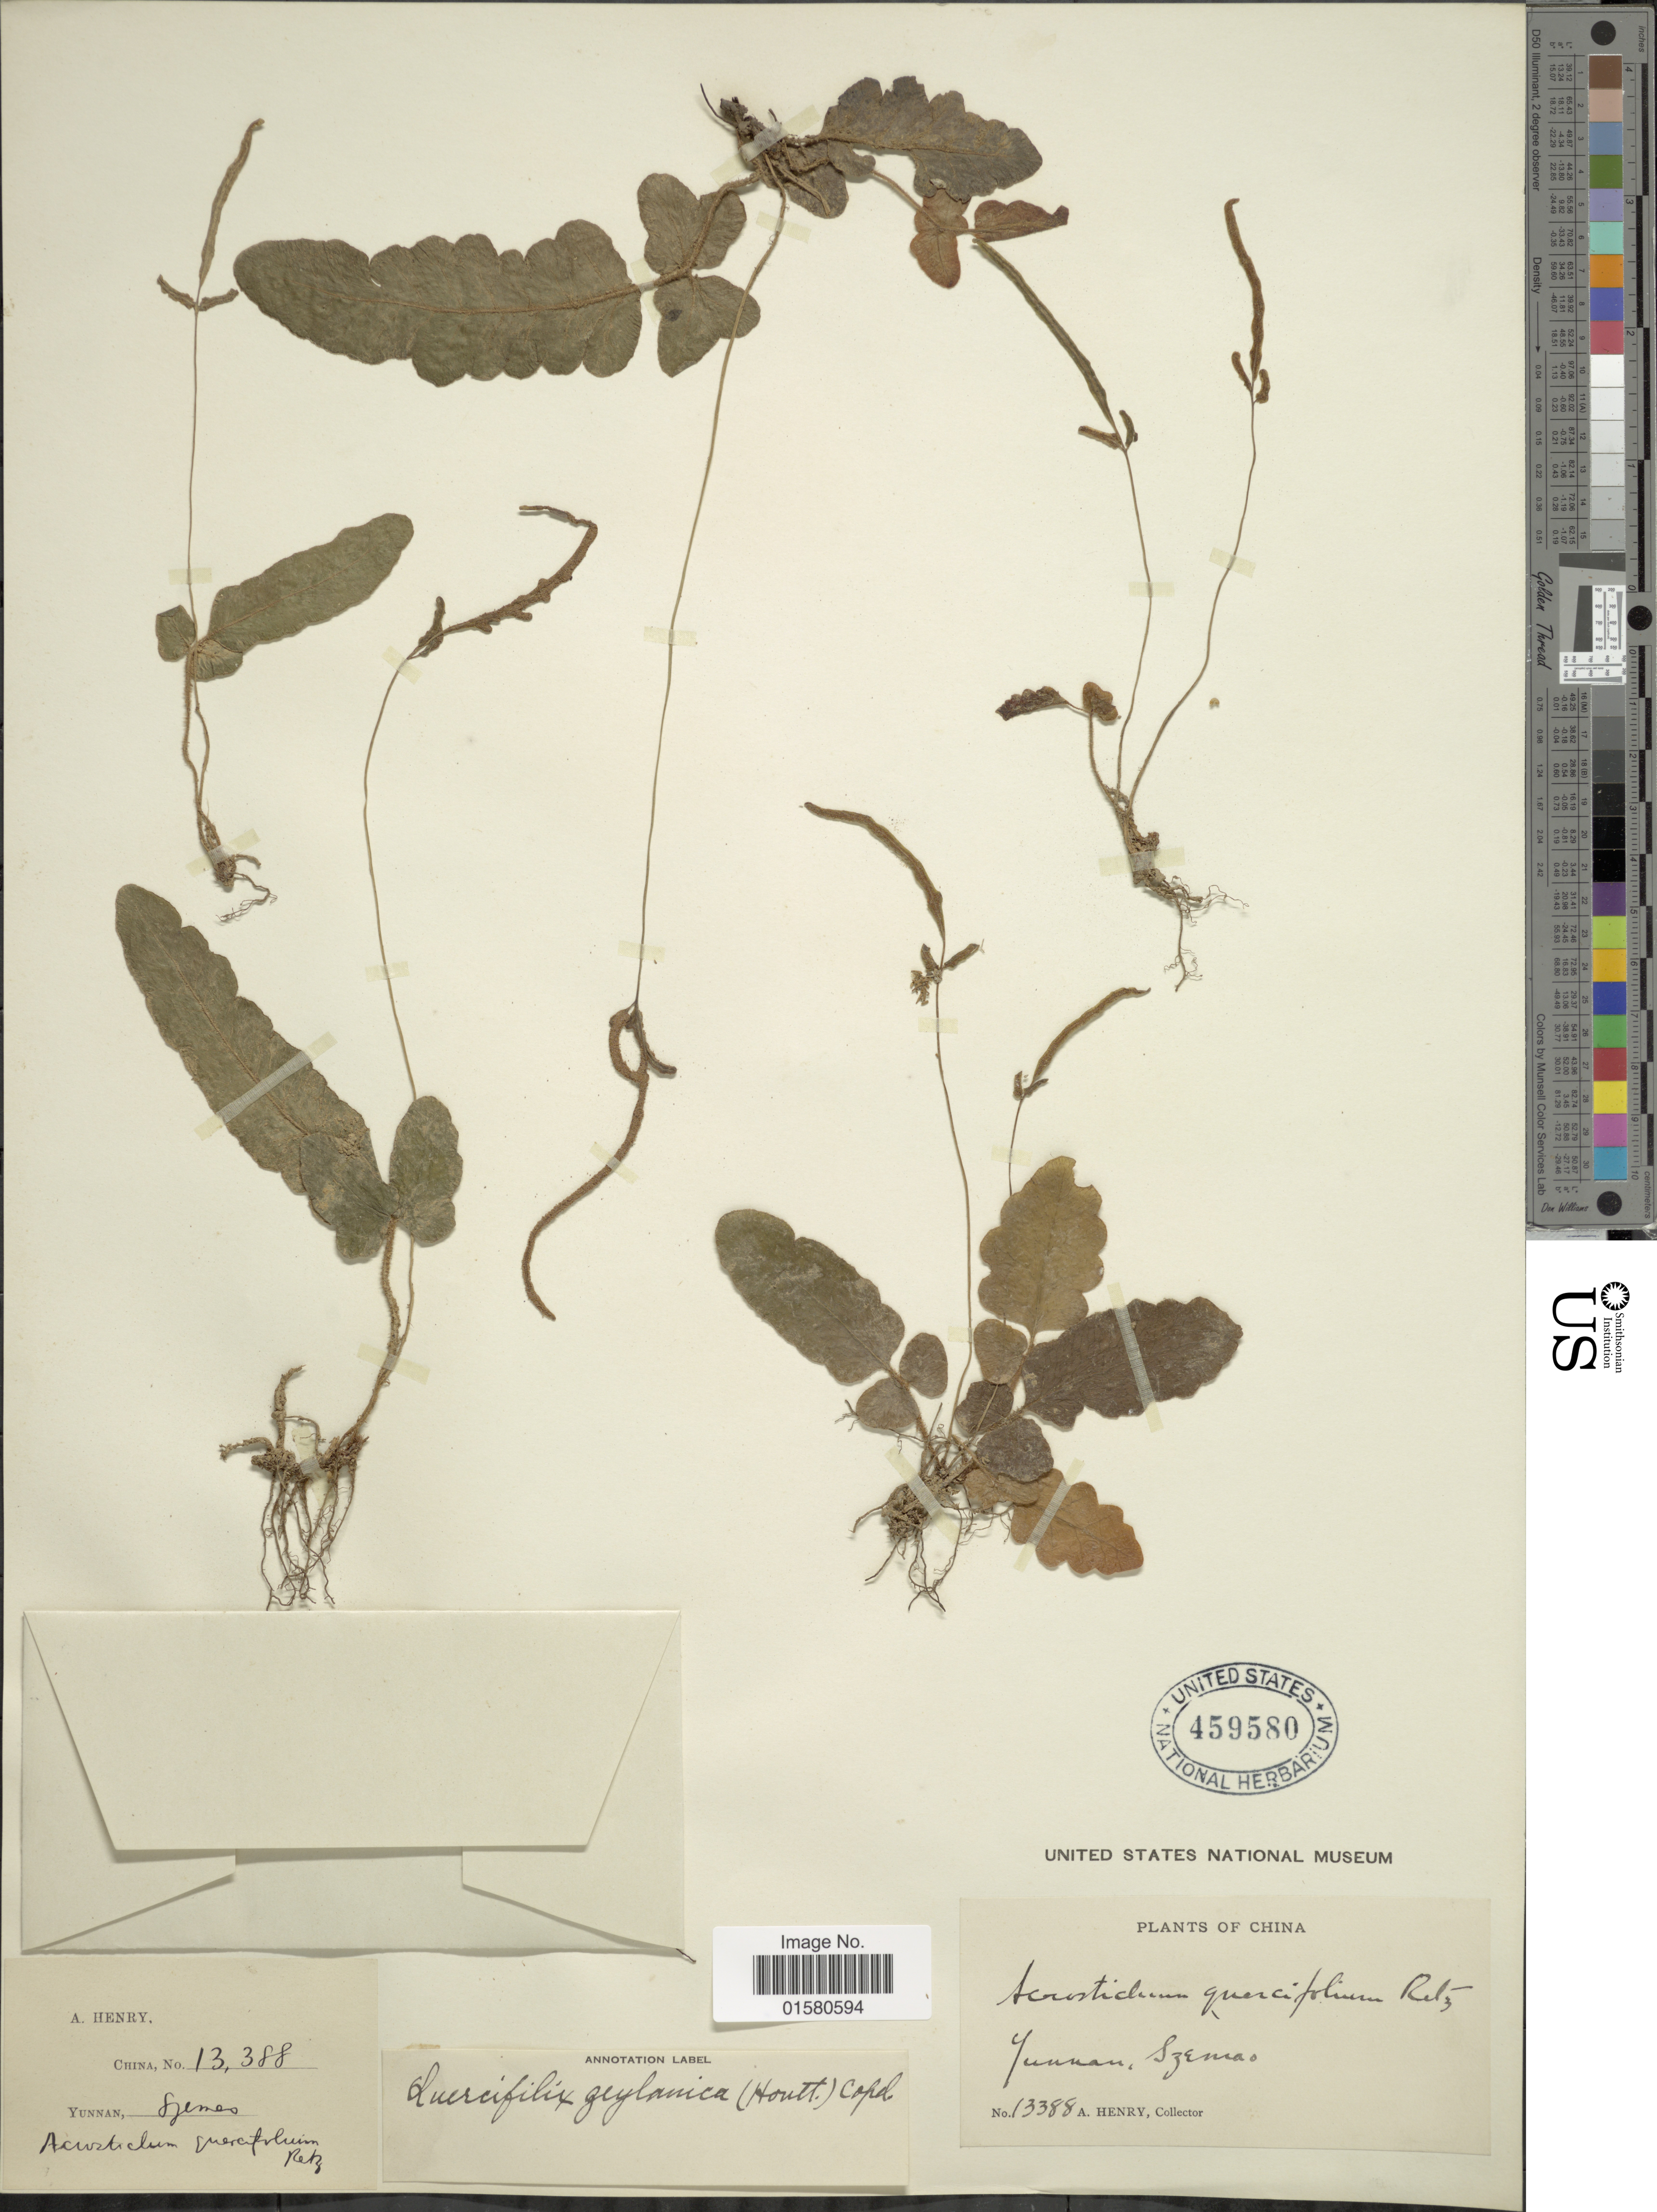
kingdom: Plantae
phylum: Tracheophyta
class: Polypodiopsida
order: Polypodiales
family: Tectariaceae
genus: Tectaria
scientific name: Tectaria zeilanica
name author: (Houtt.) Sledge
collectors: A. Henry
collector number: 13388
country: China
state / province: Yunnan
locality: Szemao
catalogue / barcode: US 459580